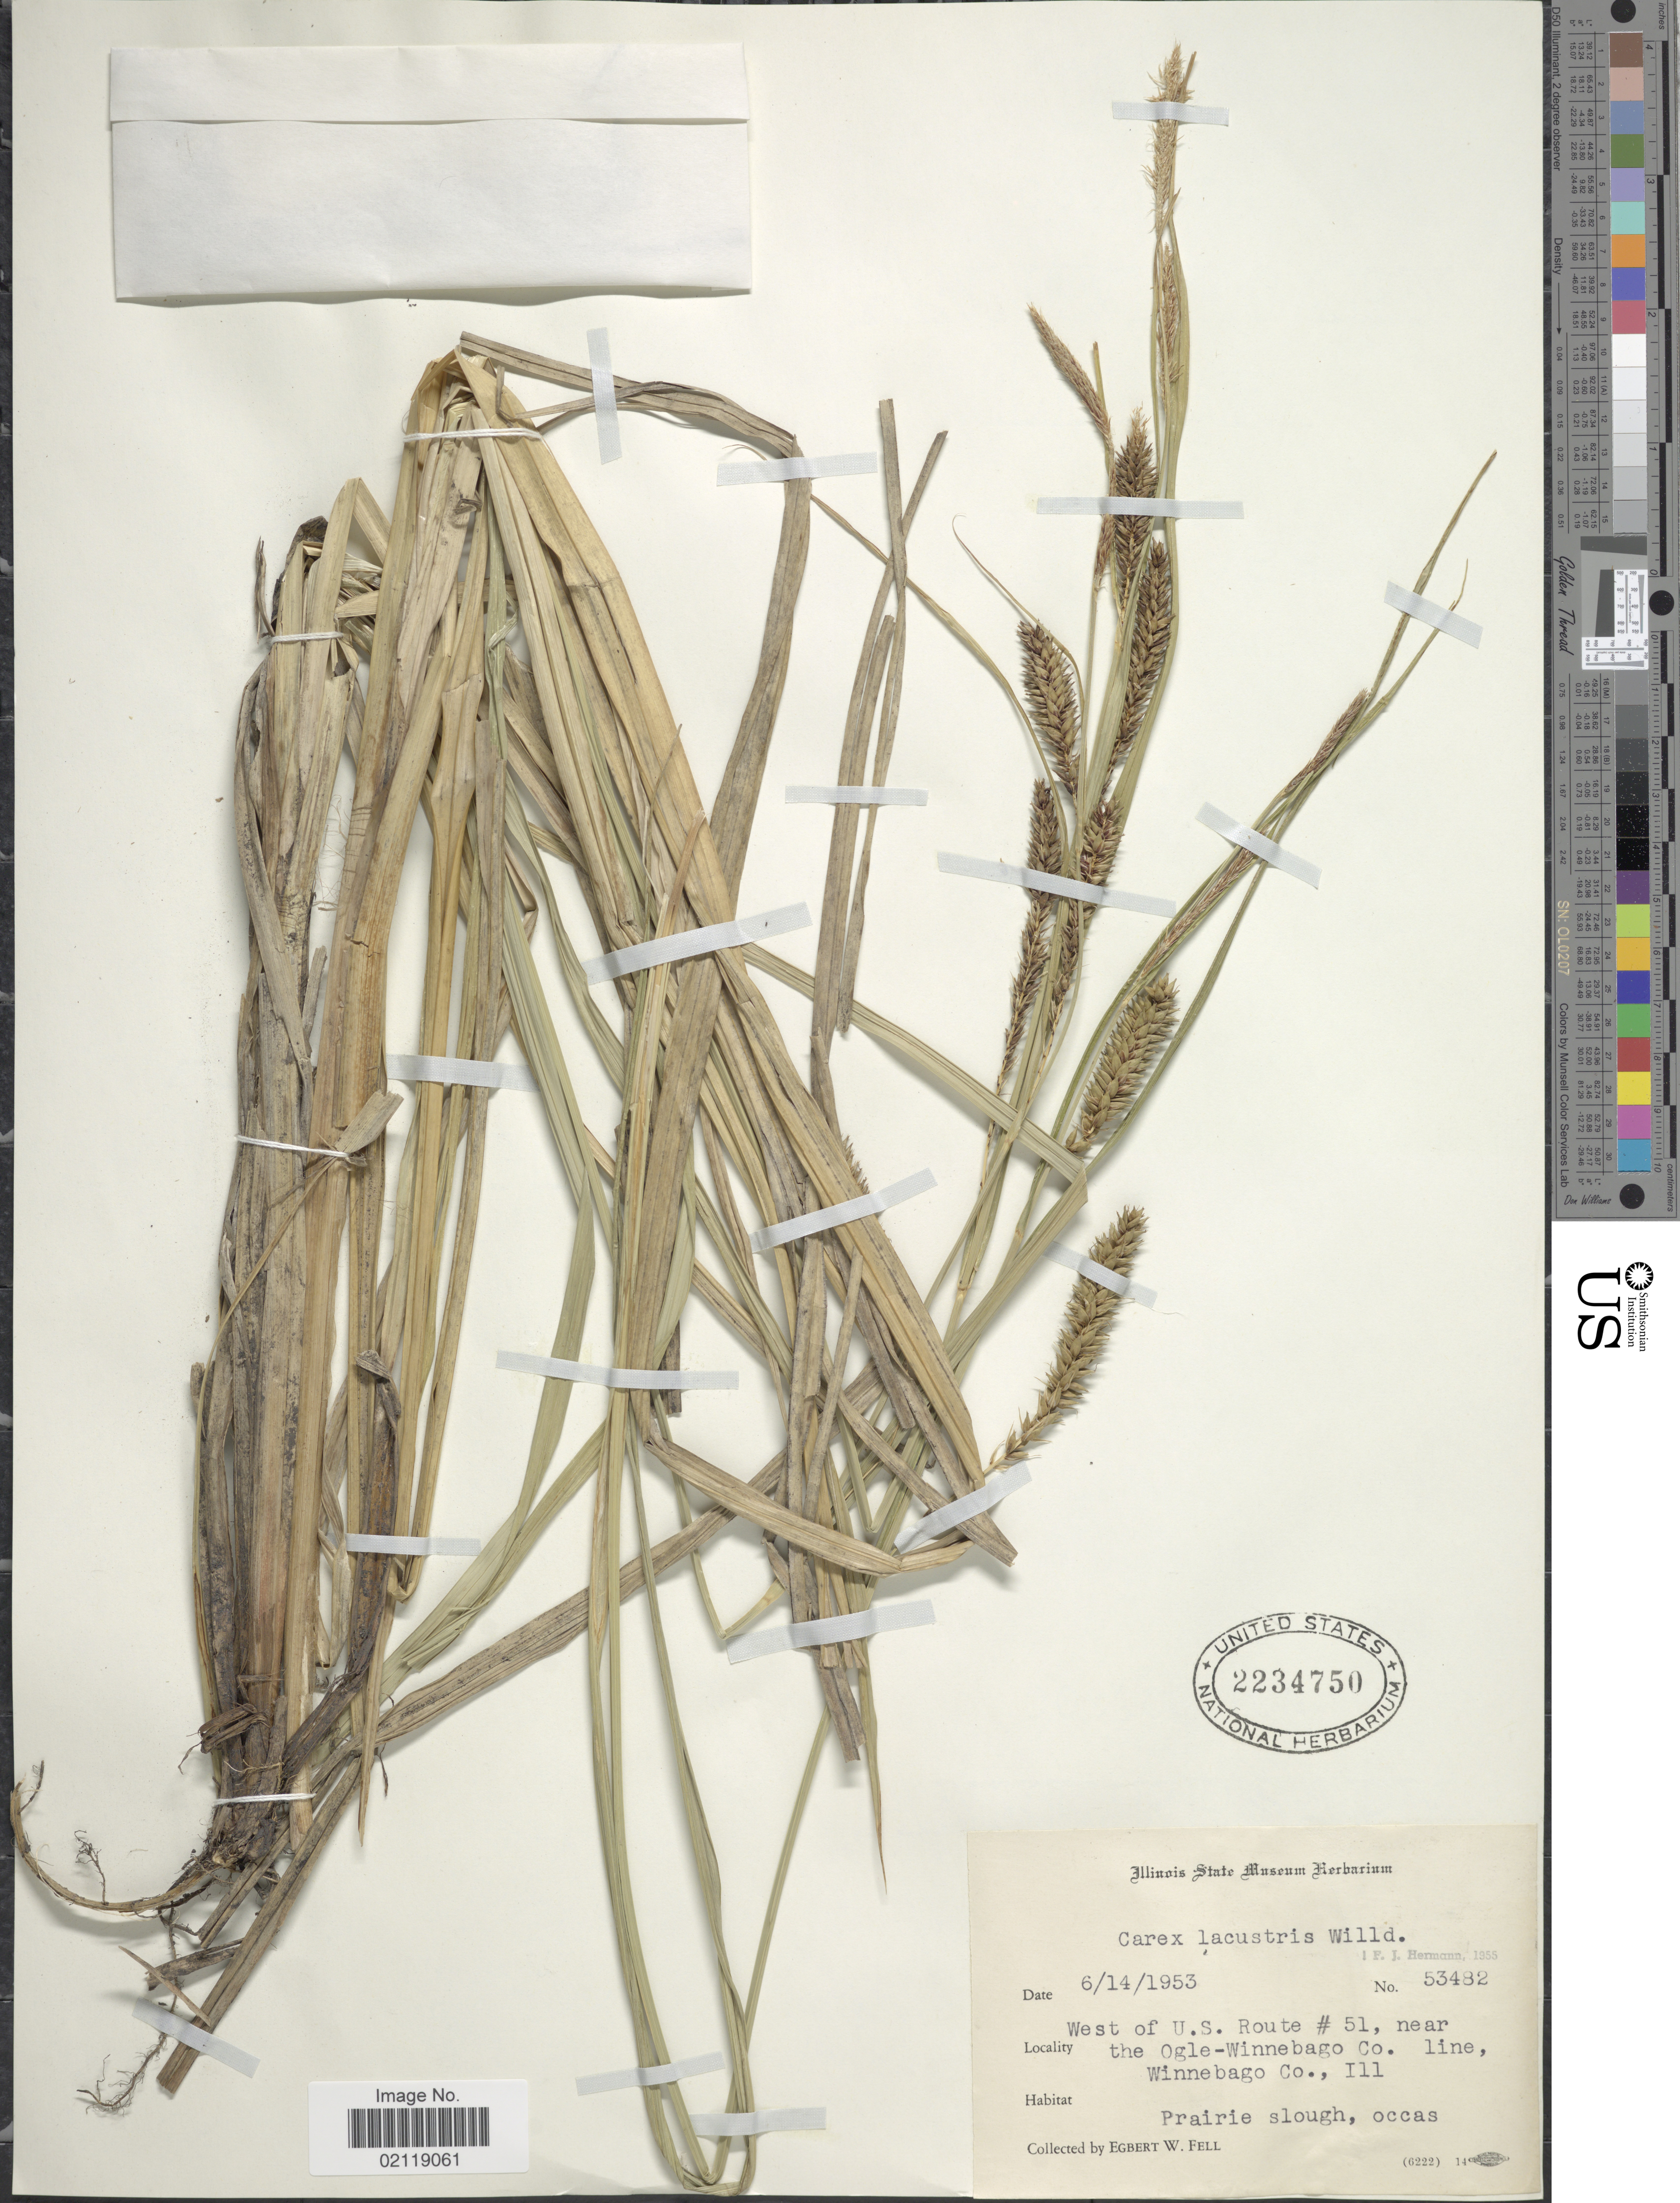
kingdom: Plantae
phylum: Tracheophyta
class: Liliopsida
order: Poales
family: Cyperaceae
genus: Carex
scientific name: Carex lacustris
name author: Willd.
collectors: E. Fell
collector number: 53482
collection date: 1953-06-14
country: United States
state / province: Illinois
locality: West of U.S. Route # 51, near the Ogle-Winnebago Co. line, Winnebago Co., Ill.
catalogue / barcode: US 2234750